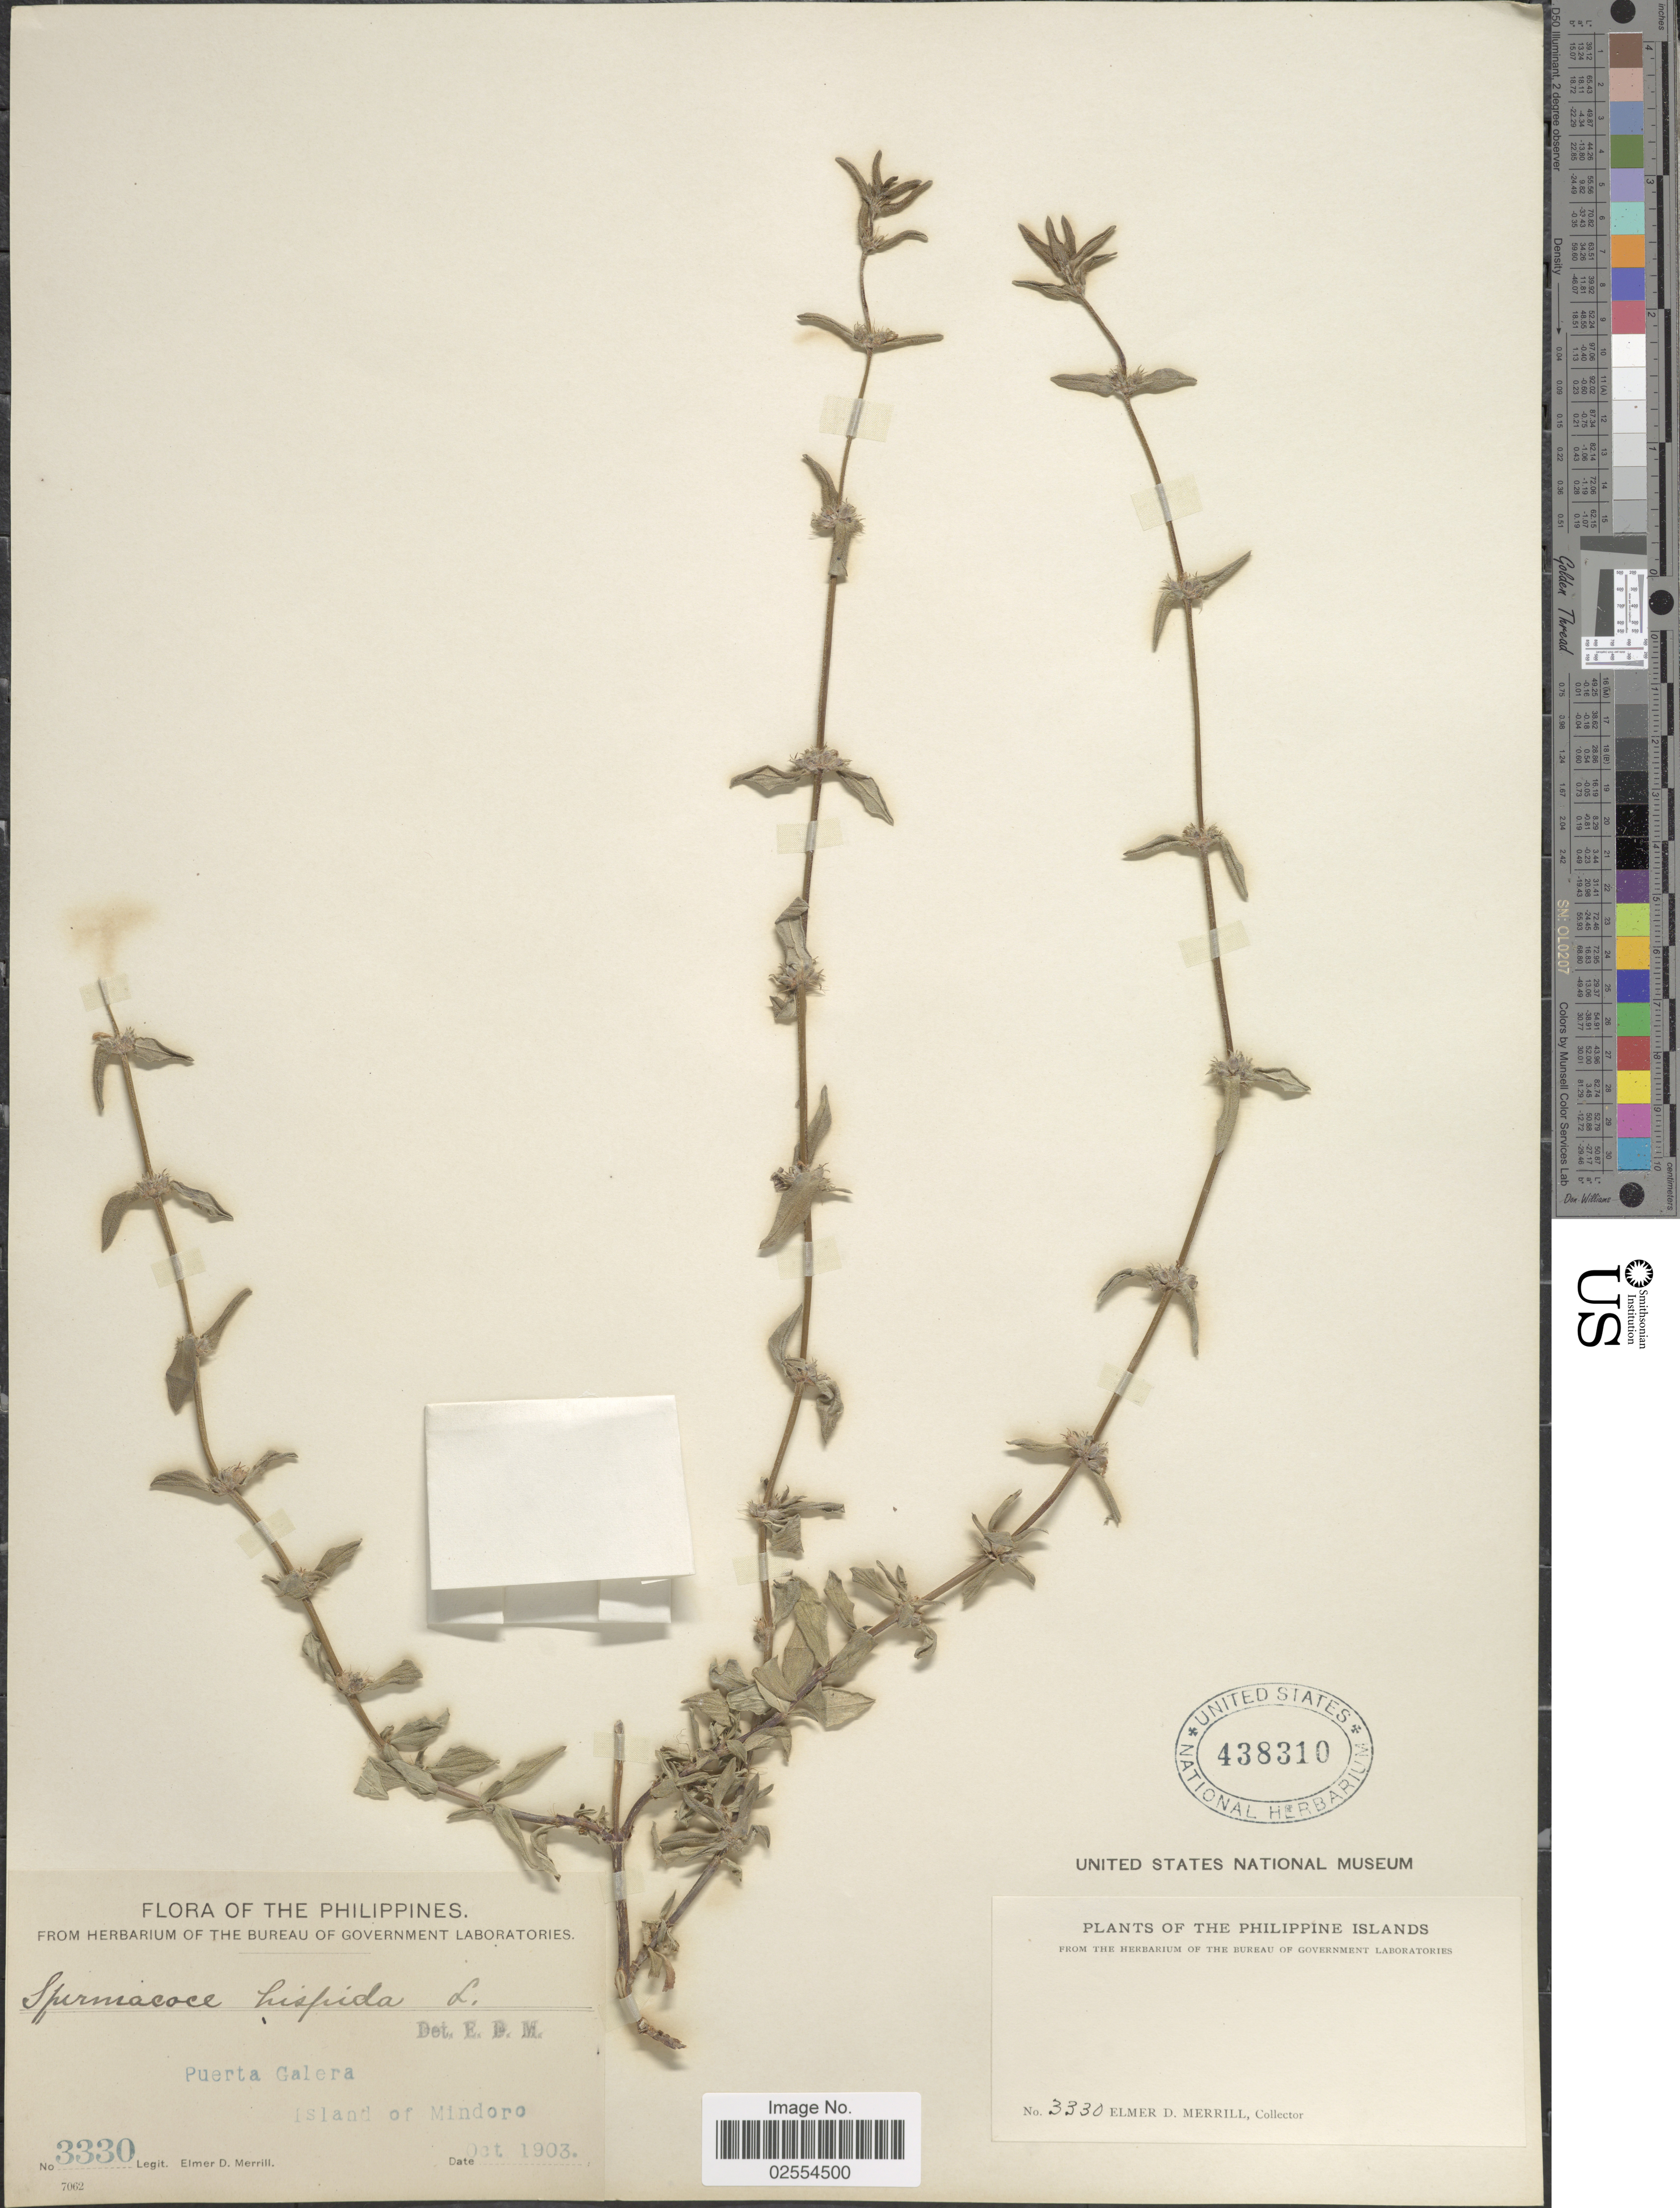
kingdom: Plantae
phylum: Tracheophyta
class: Magnoliopsida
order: Gentianales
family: Rubiaceae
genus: Spermacoce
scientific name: Spermacoce hispida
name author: L.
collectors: E. D. Merrill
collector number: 3330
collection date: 1903-10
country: Philippines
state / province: Mimaropa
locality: Philippine Islands, Puerta Galera, Island of Mindoro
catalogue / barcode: US 438310